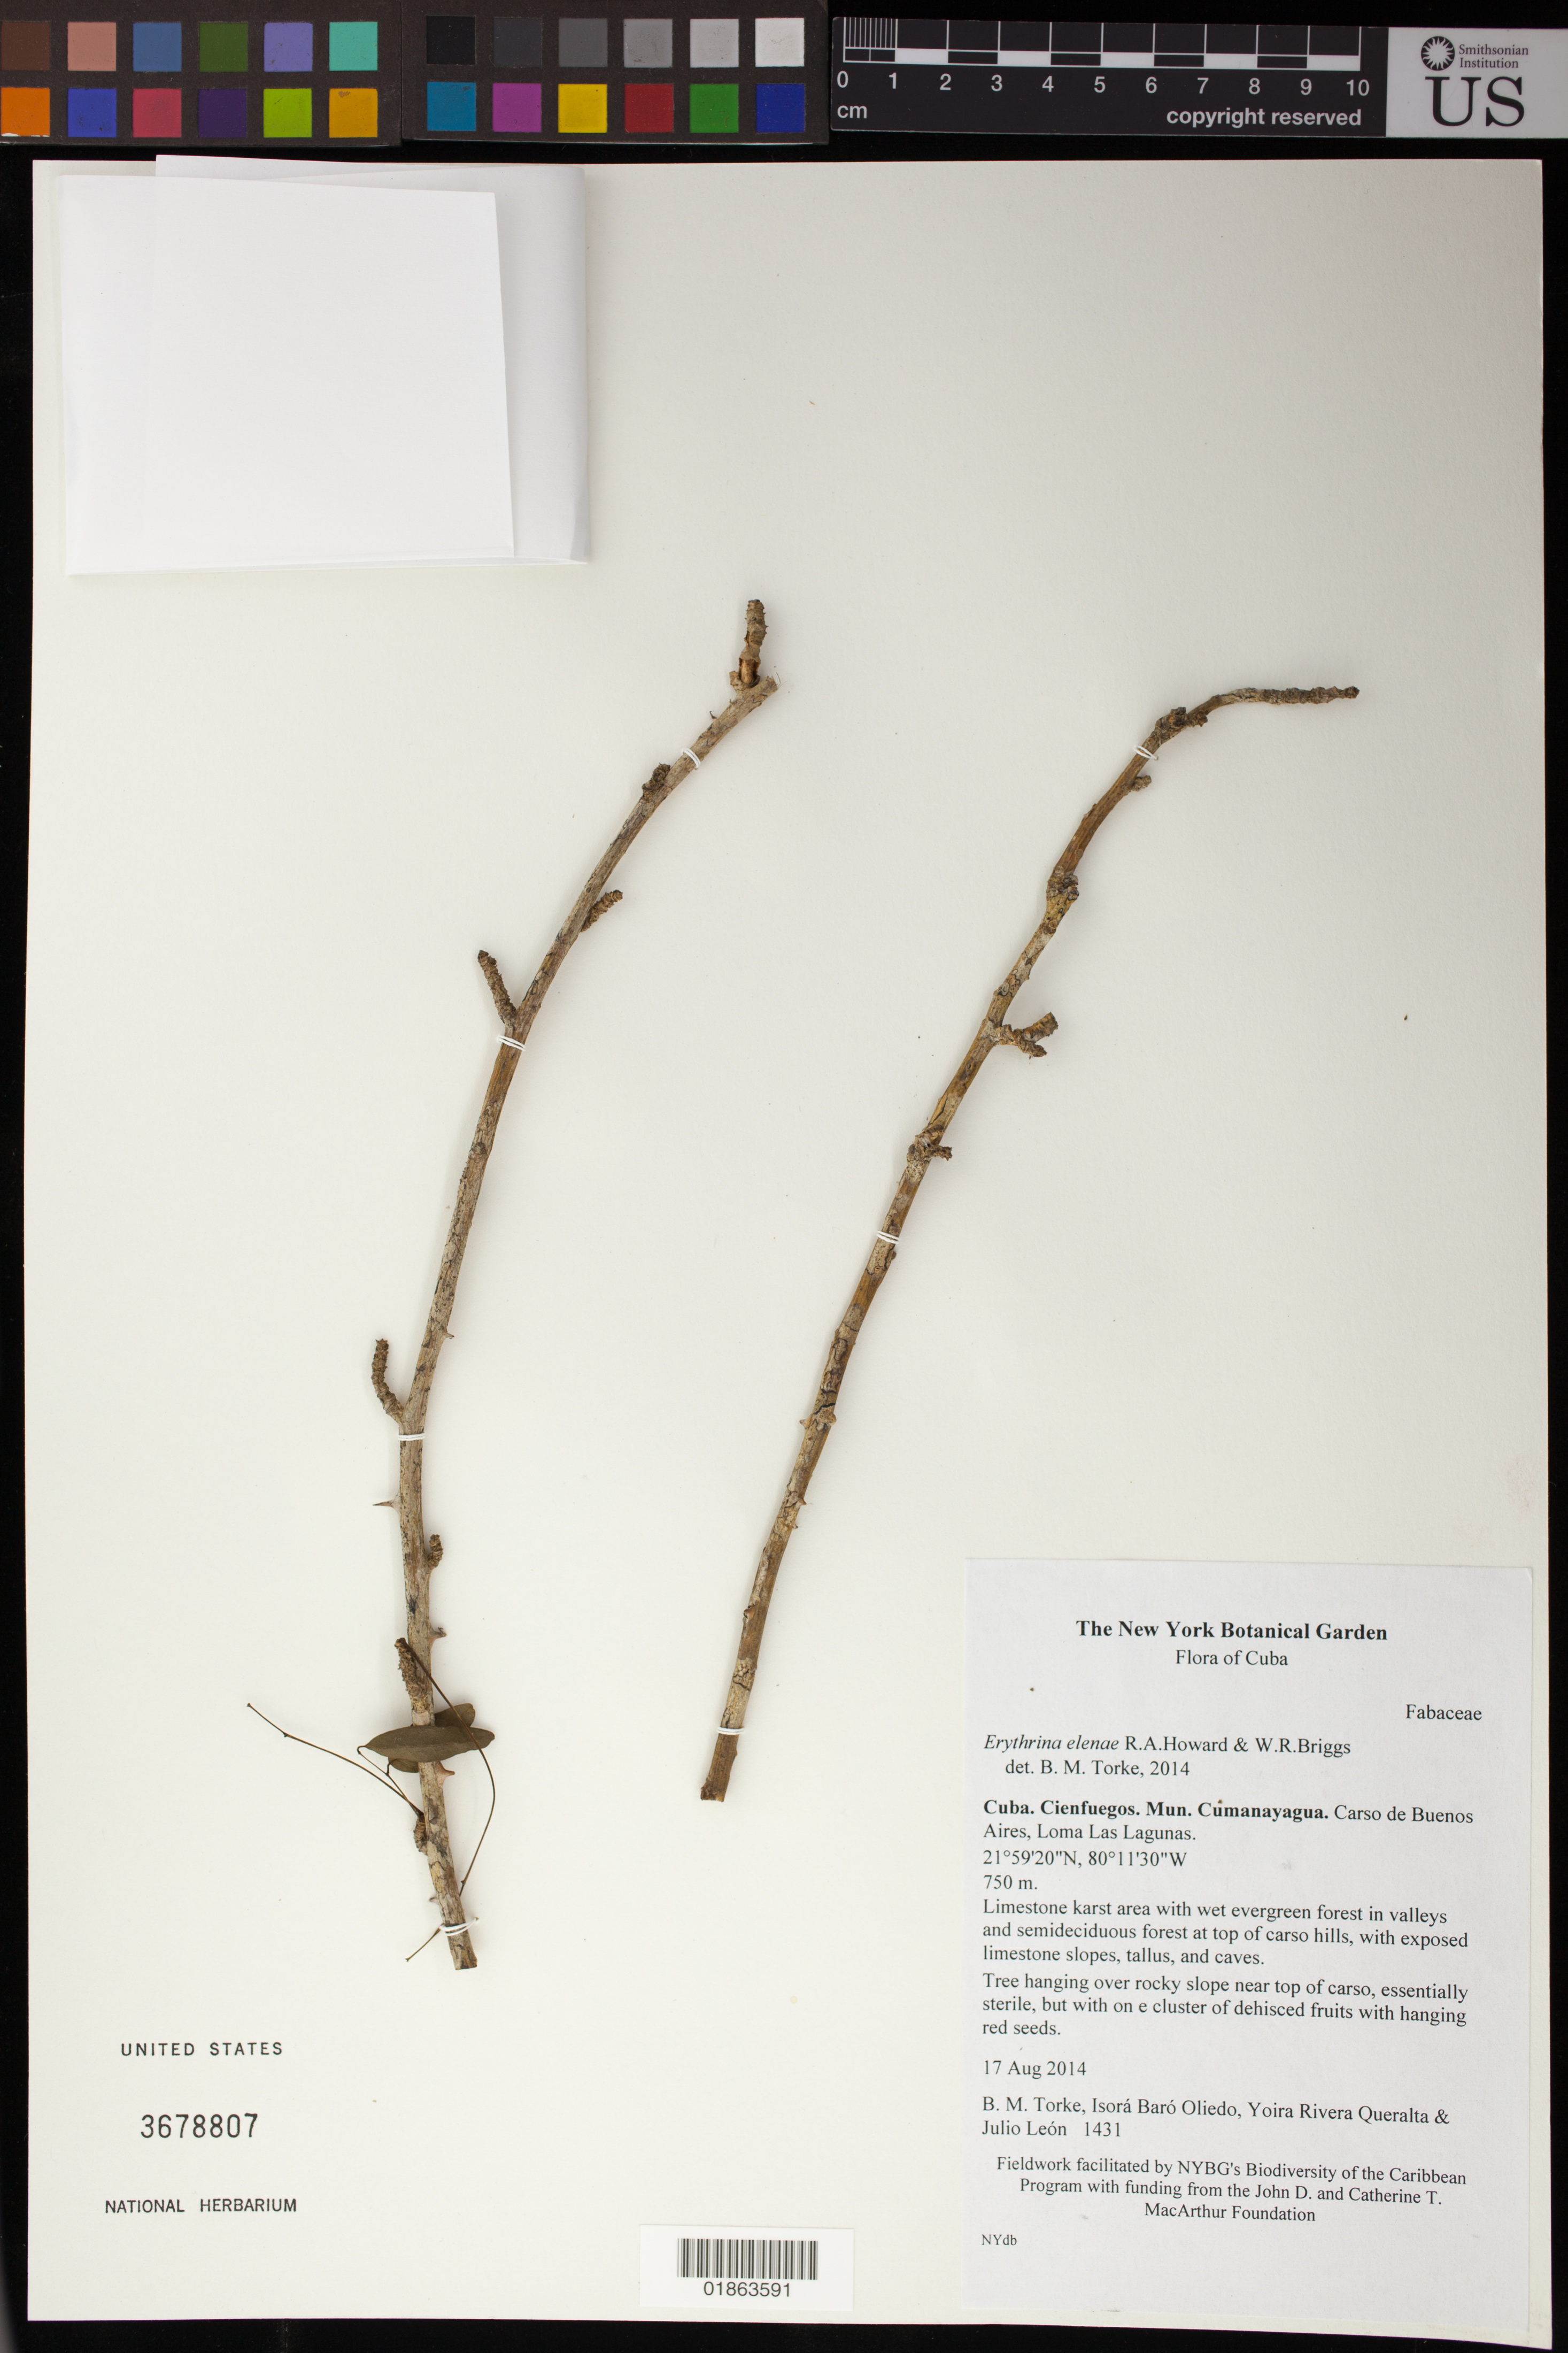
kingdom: Plantae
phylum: Tracheophyta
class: Magnoliopsida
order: Fabales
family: Fabaceae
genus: Erythrina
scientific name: Erythrina elenae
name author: R.A. Howard & W.R. Briggs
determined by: Torke, B. M., (MO)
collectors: B. M. Torke, I. Baró Oliedo, Y. Rivera Queralta & J. León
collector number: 1431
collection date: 2014-08-17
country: Cuba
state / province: Cienfuegos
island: Cuba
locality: Mun. Cumanayagua. Carso de Buenos Aires, Loma Las Lagunas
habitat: Limestone karst area with wet evergreen forest in valleys and semideciduous forest at top of carso hills, with exposed limestone slopes, tallus and caves. Tree haning over rocky slope near top of carso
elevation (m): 750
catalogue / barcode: US 3678807